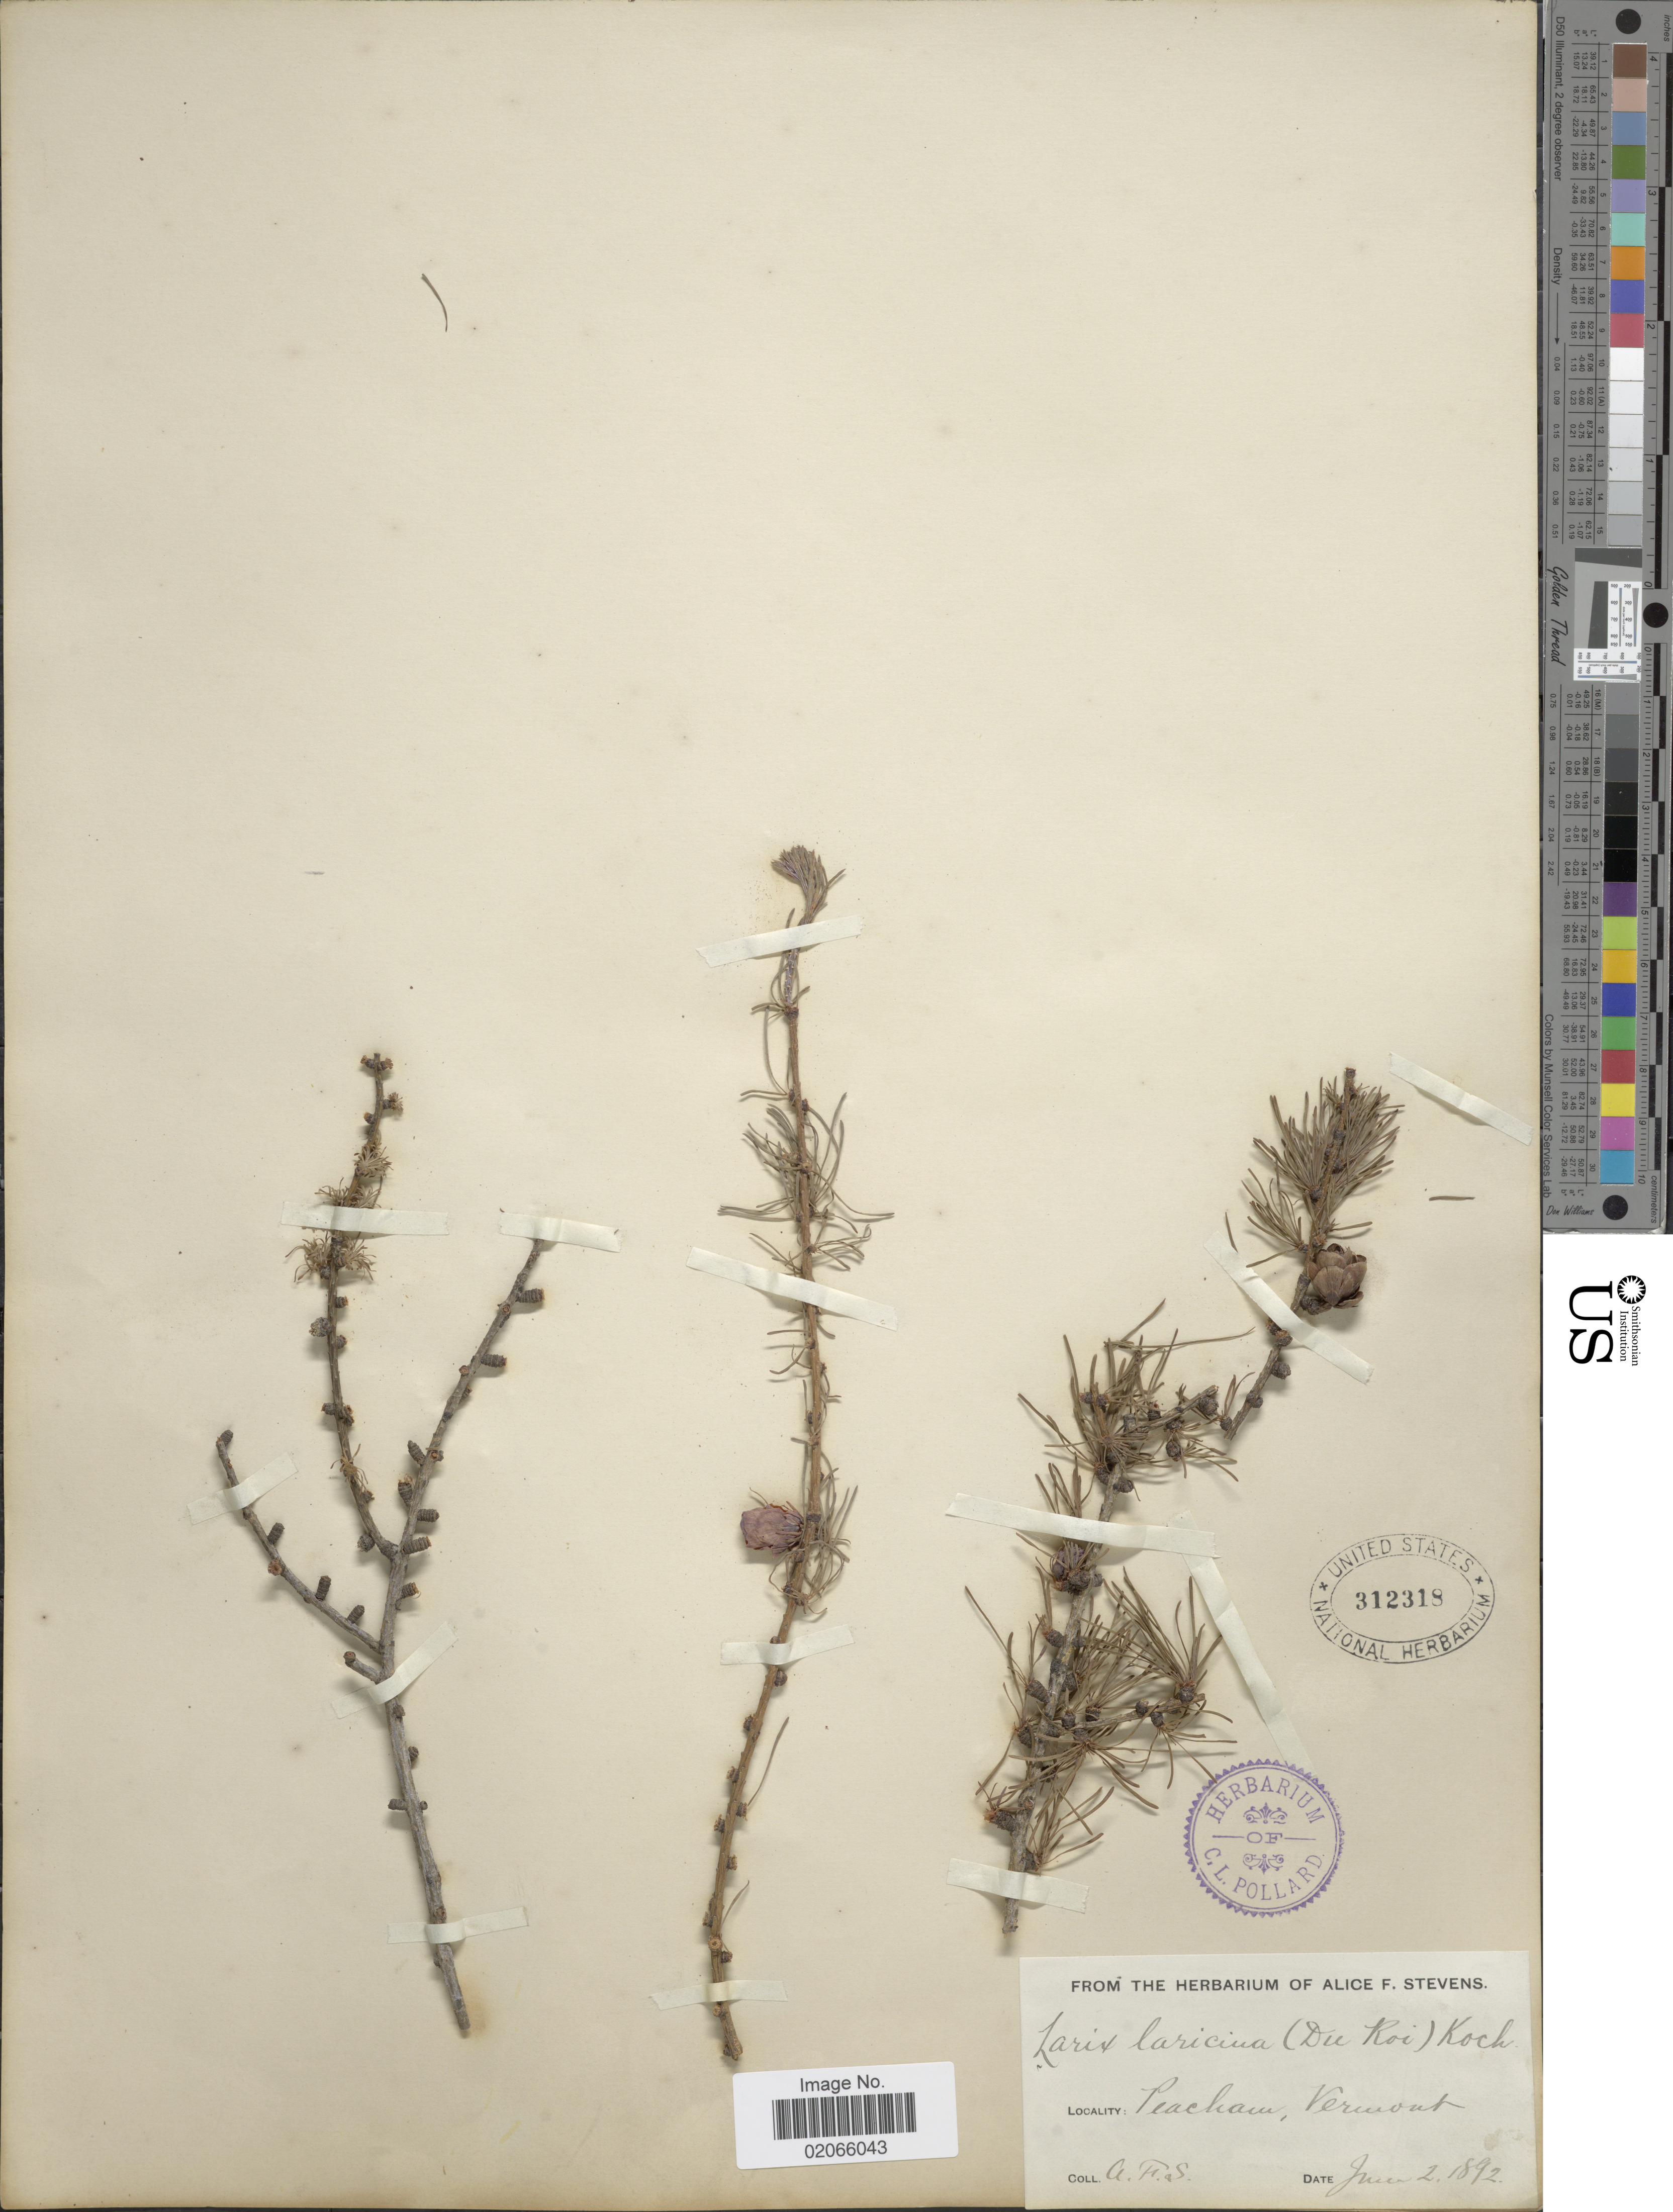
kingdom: Plantae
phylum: Tracheophyta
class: Pinopsida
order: Pinales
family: Pinaceae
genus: Larix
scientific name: Larix laricina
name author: (Du Roi) K. Koch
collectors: A. Stevens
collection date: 1892-06-02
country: United States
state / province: Vermont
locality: Peachaw, Vermont.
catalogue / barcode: US 312318